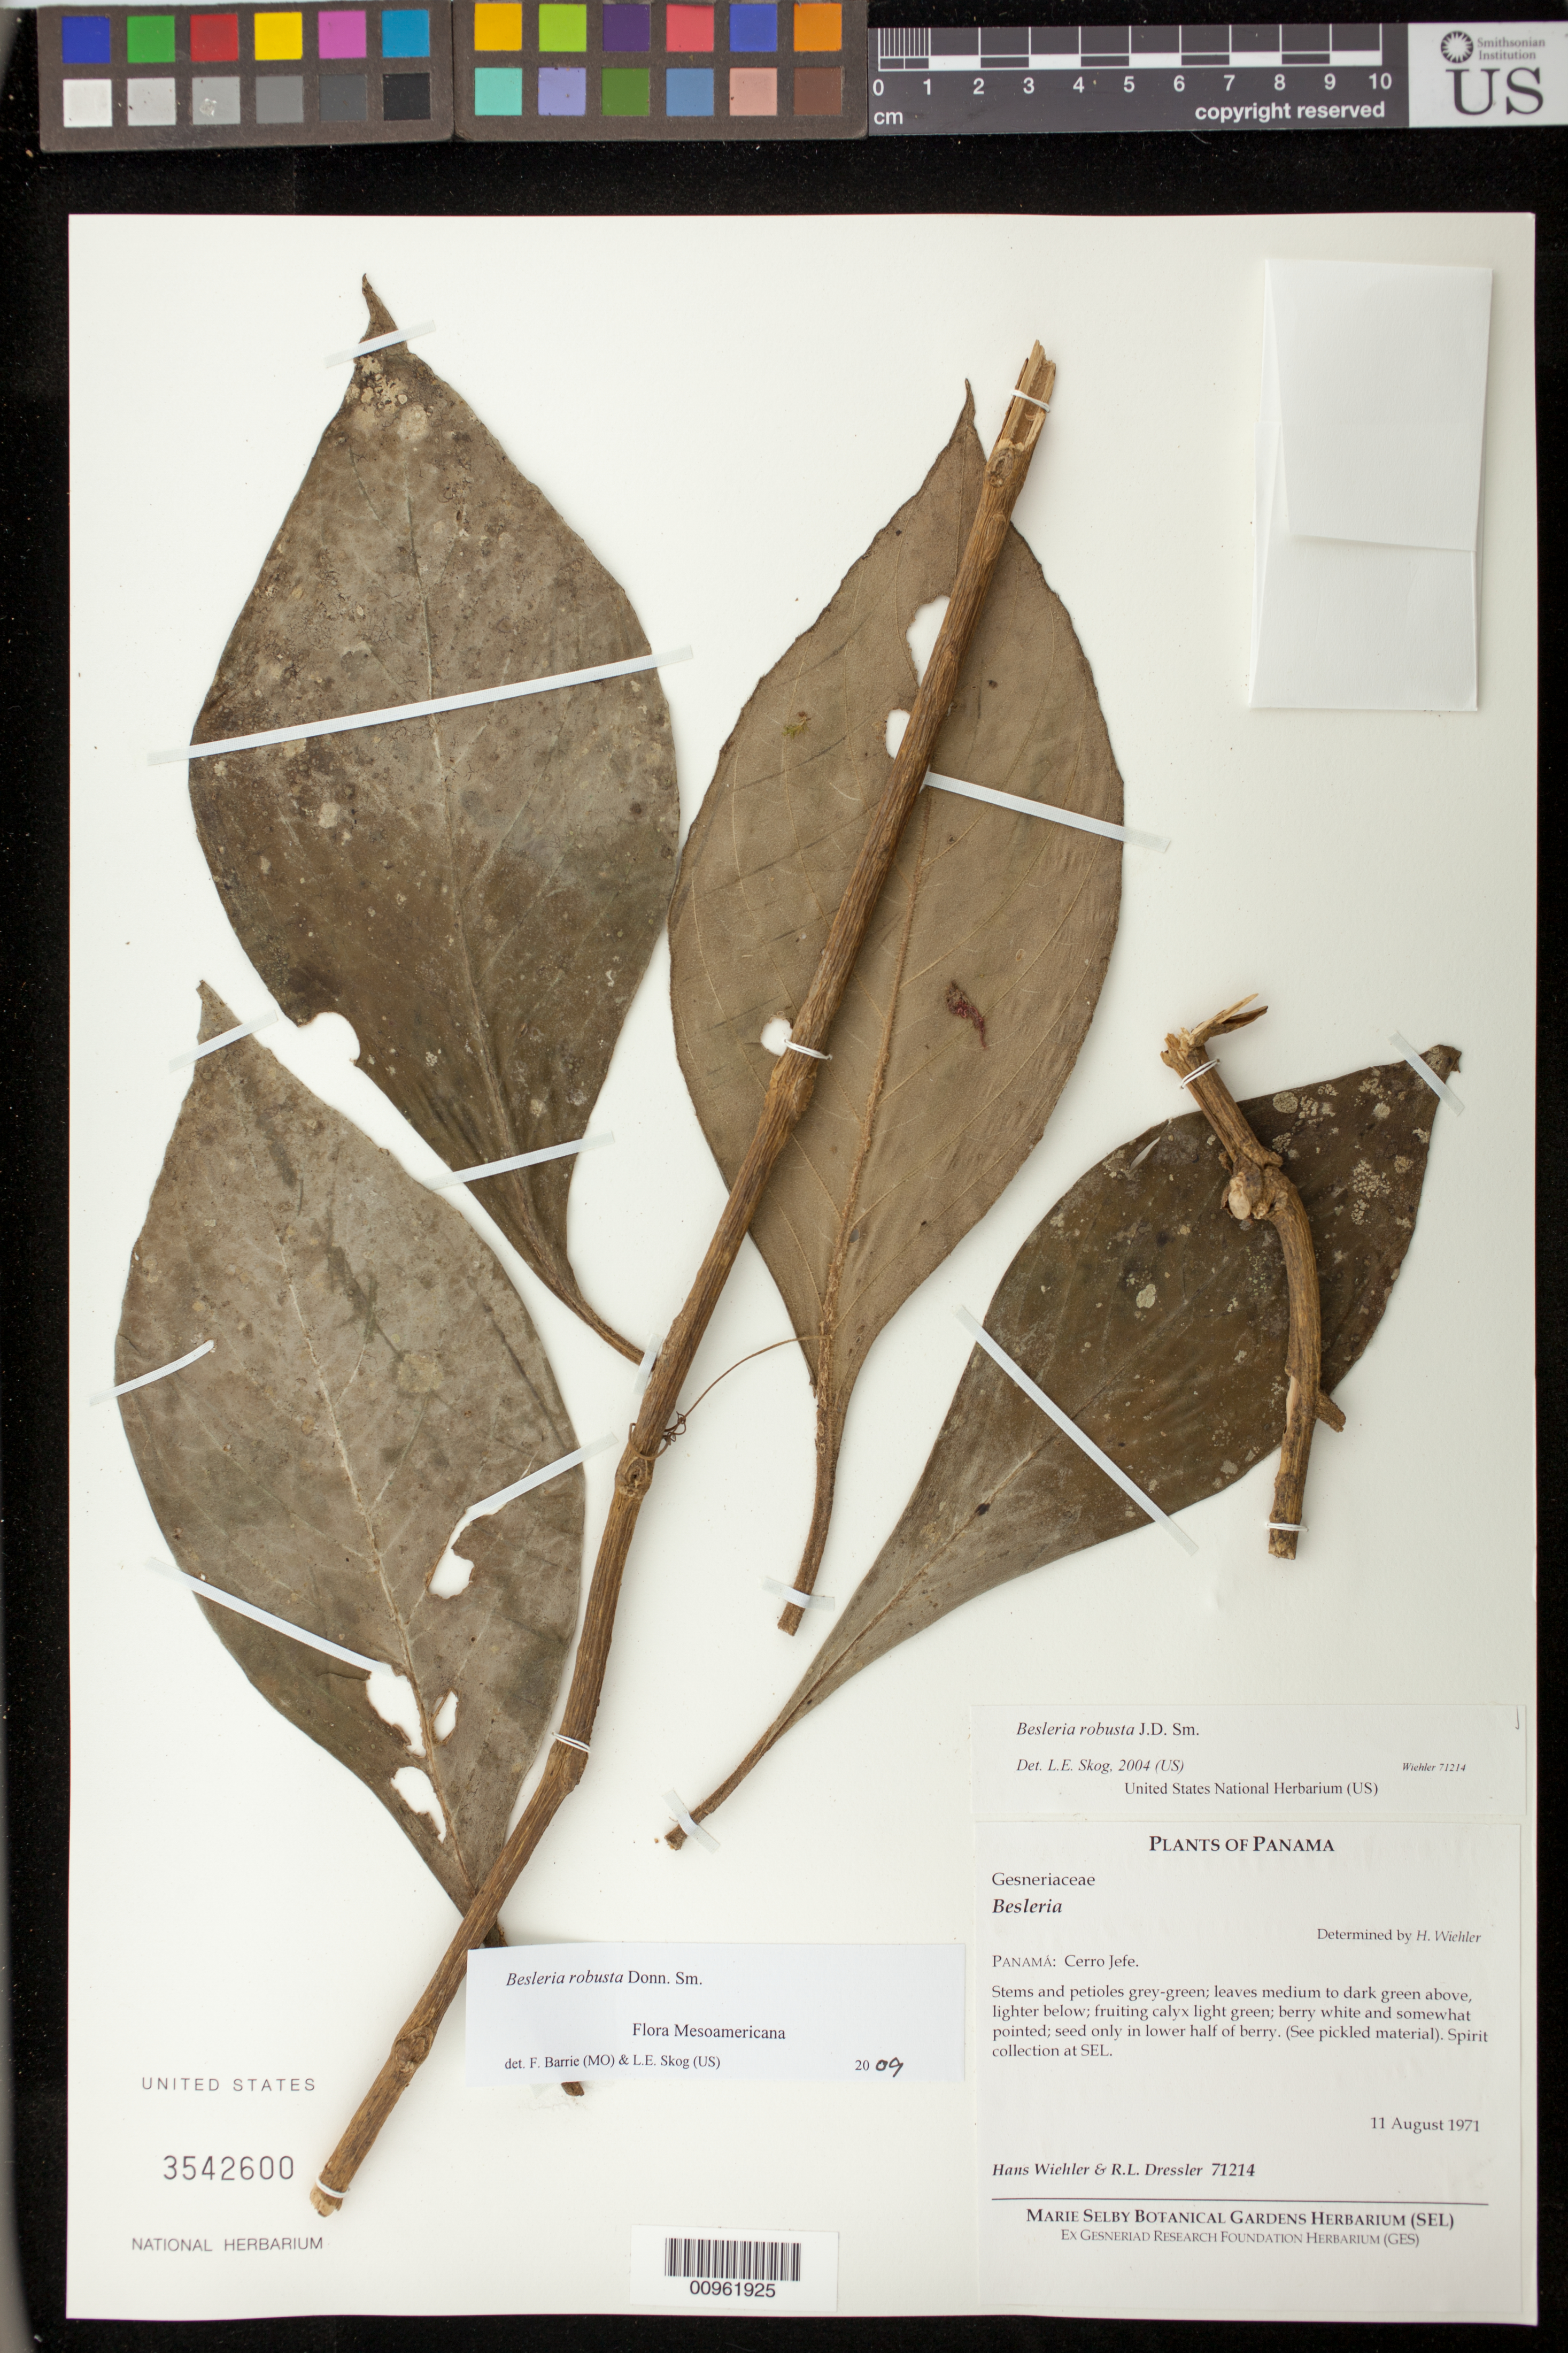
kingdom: Plantae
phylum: Tracheophyta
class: Magnoliopsida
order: Lamiales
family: Gesneriaceae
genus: Besleria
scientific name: Besleria robusta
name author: Donn. Sm.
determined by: Skog, Laurence E.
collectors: H. J. Wiehler & R. Dressler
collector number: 71214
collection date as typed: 11 Aug 1971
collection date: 1971-08-11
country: Panama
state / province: Panamá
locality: Panamá: Cerro Jefe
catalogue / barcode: US 3542600